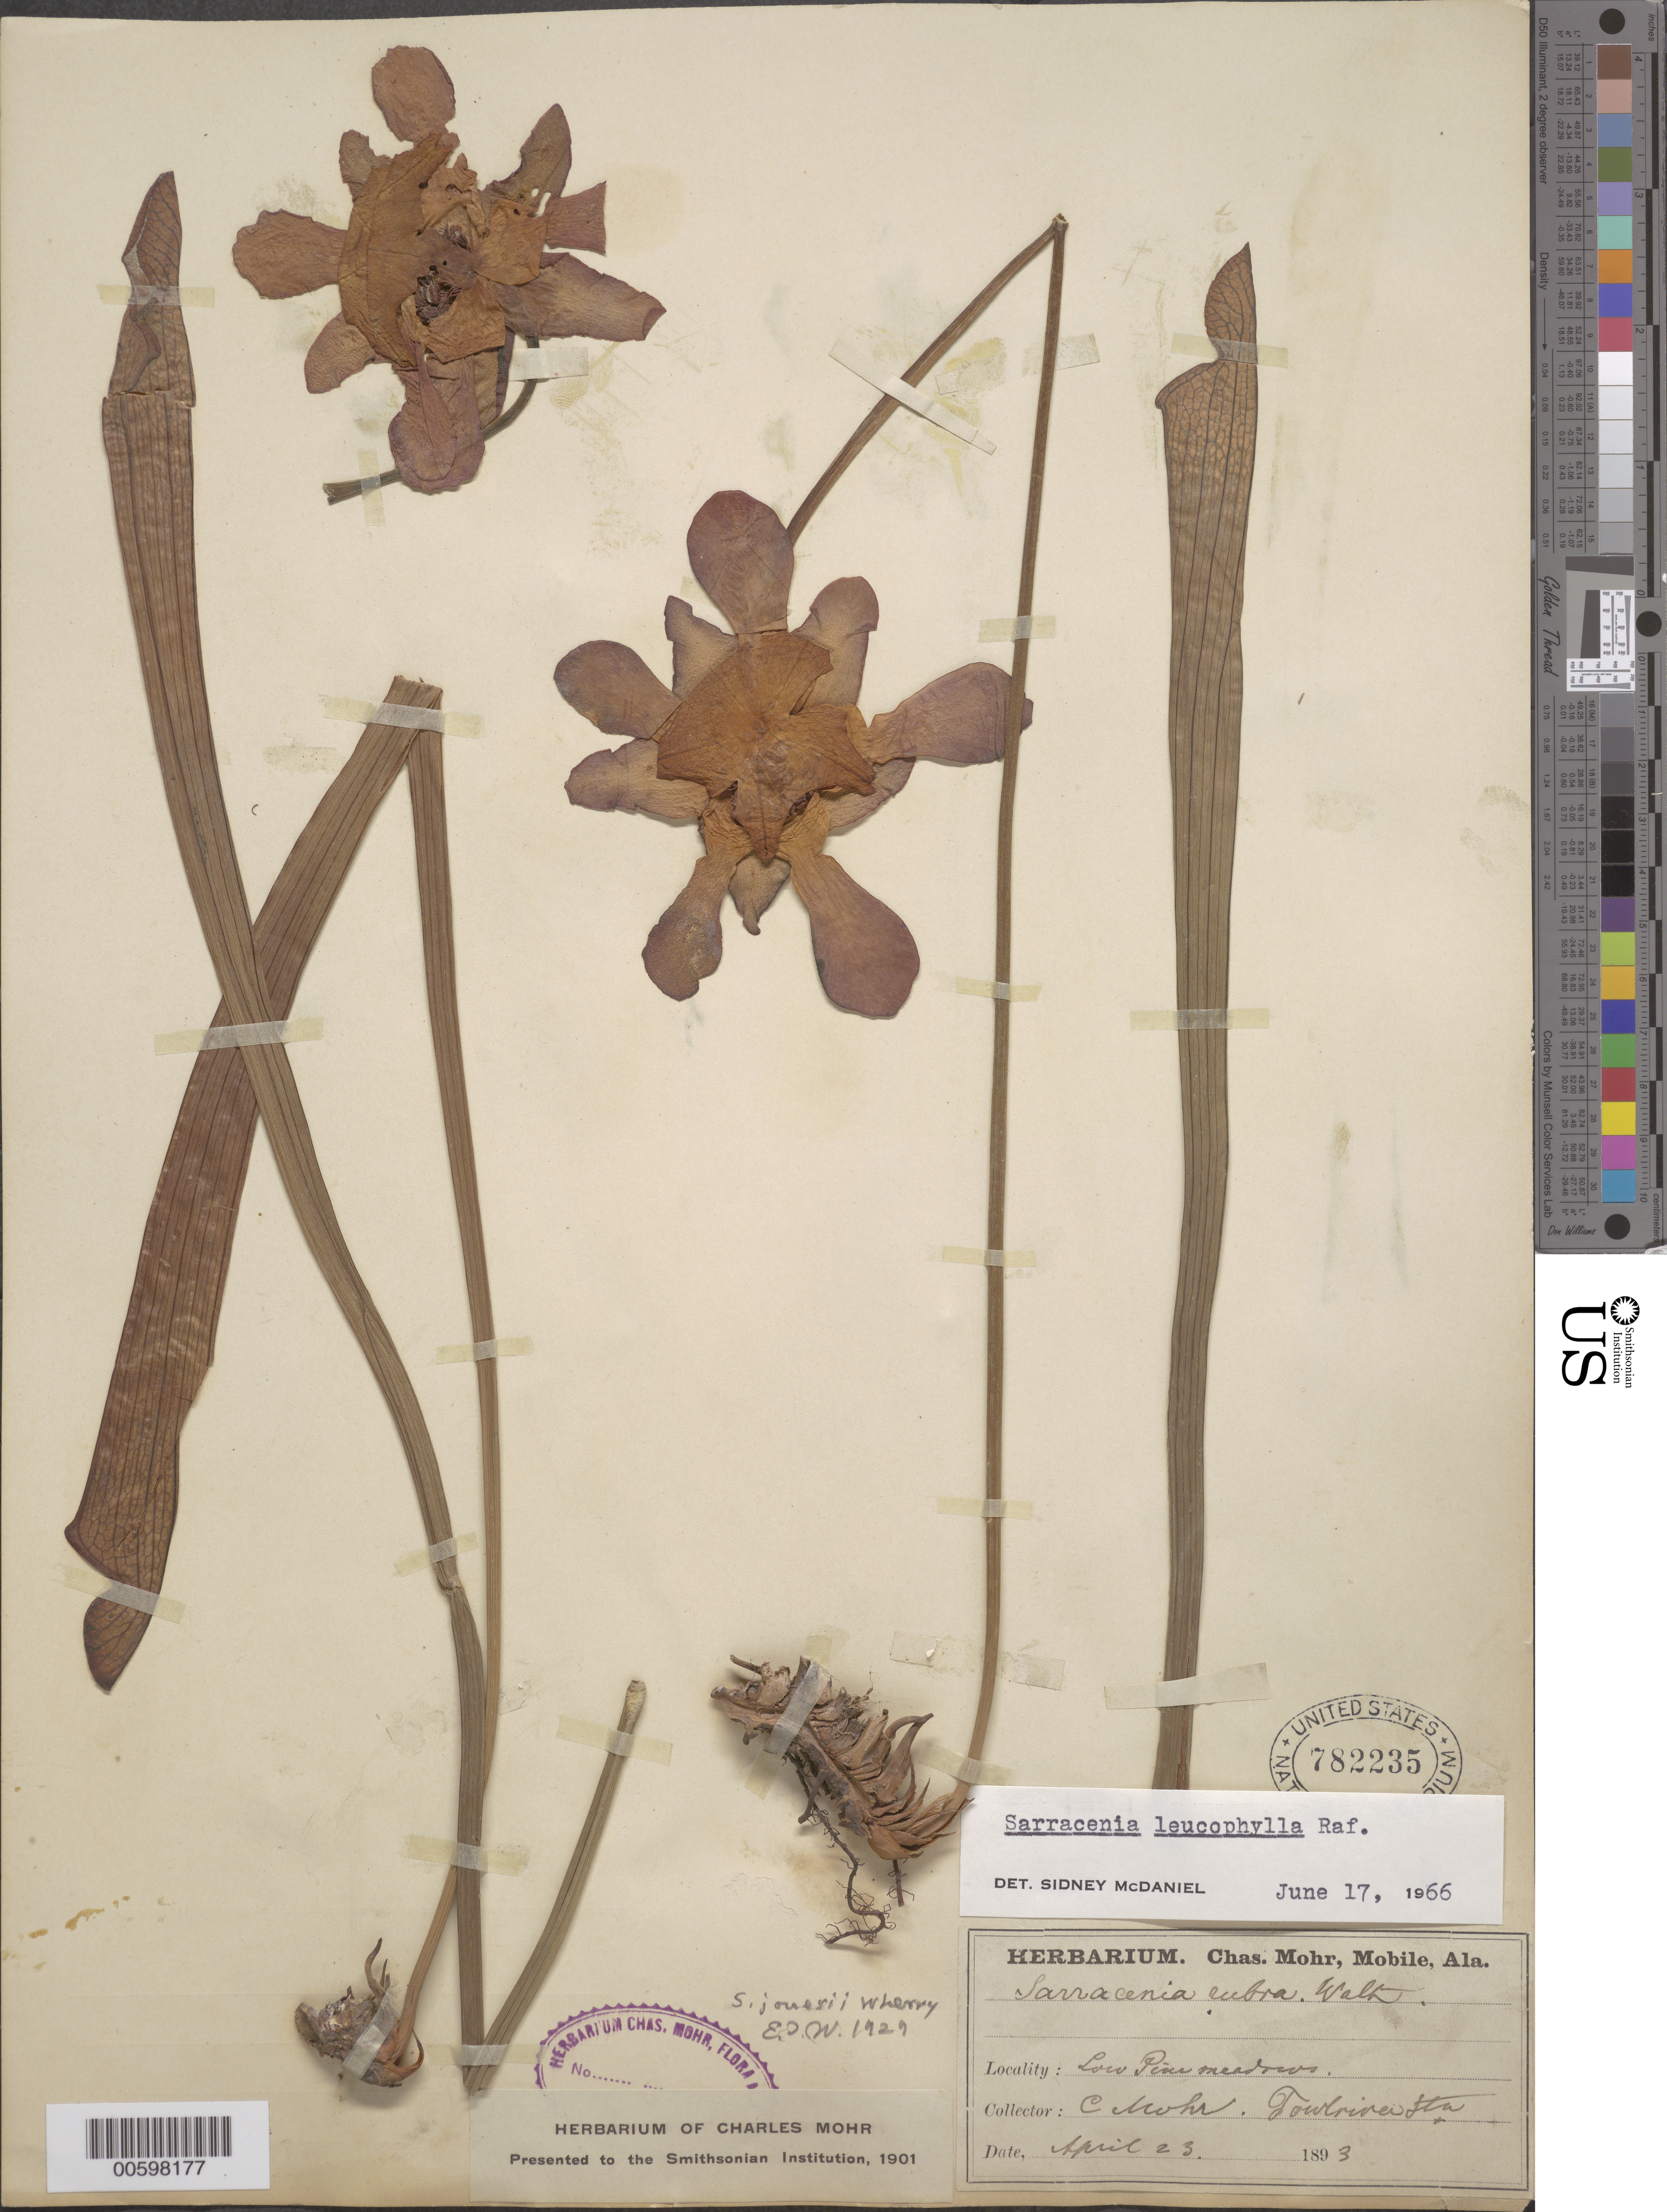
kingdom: Plantae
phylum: Tracheophyta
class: Magnoliopsida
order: Ericales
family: Sarraceniaceae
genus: Sarracenia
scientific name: Sarracenia leucophylla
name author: Raf.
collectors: C. T. Mohr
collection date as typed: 23 Apr 1893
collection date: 1893-04-23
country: United States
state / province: Alabama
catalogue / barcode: US 782235